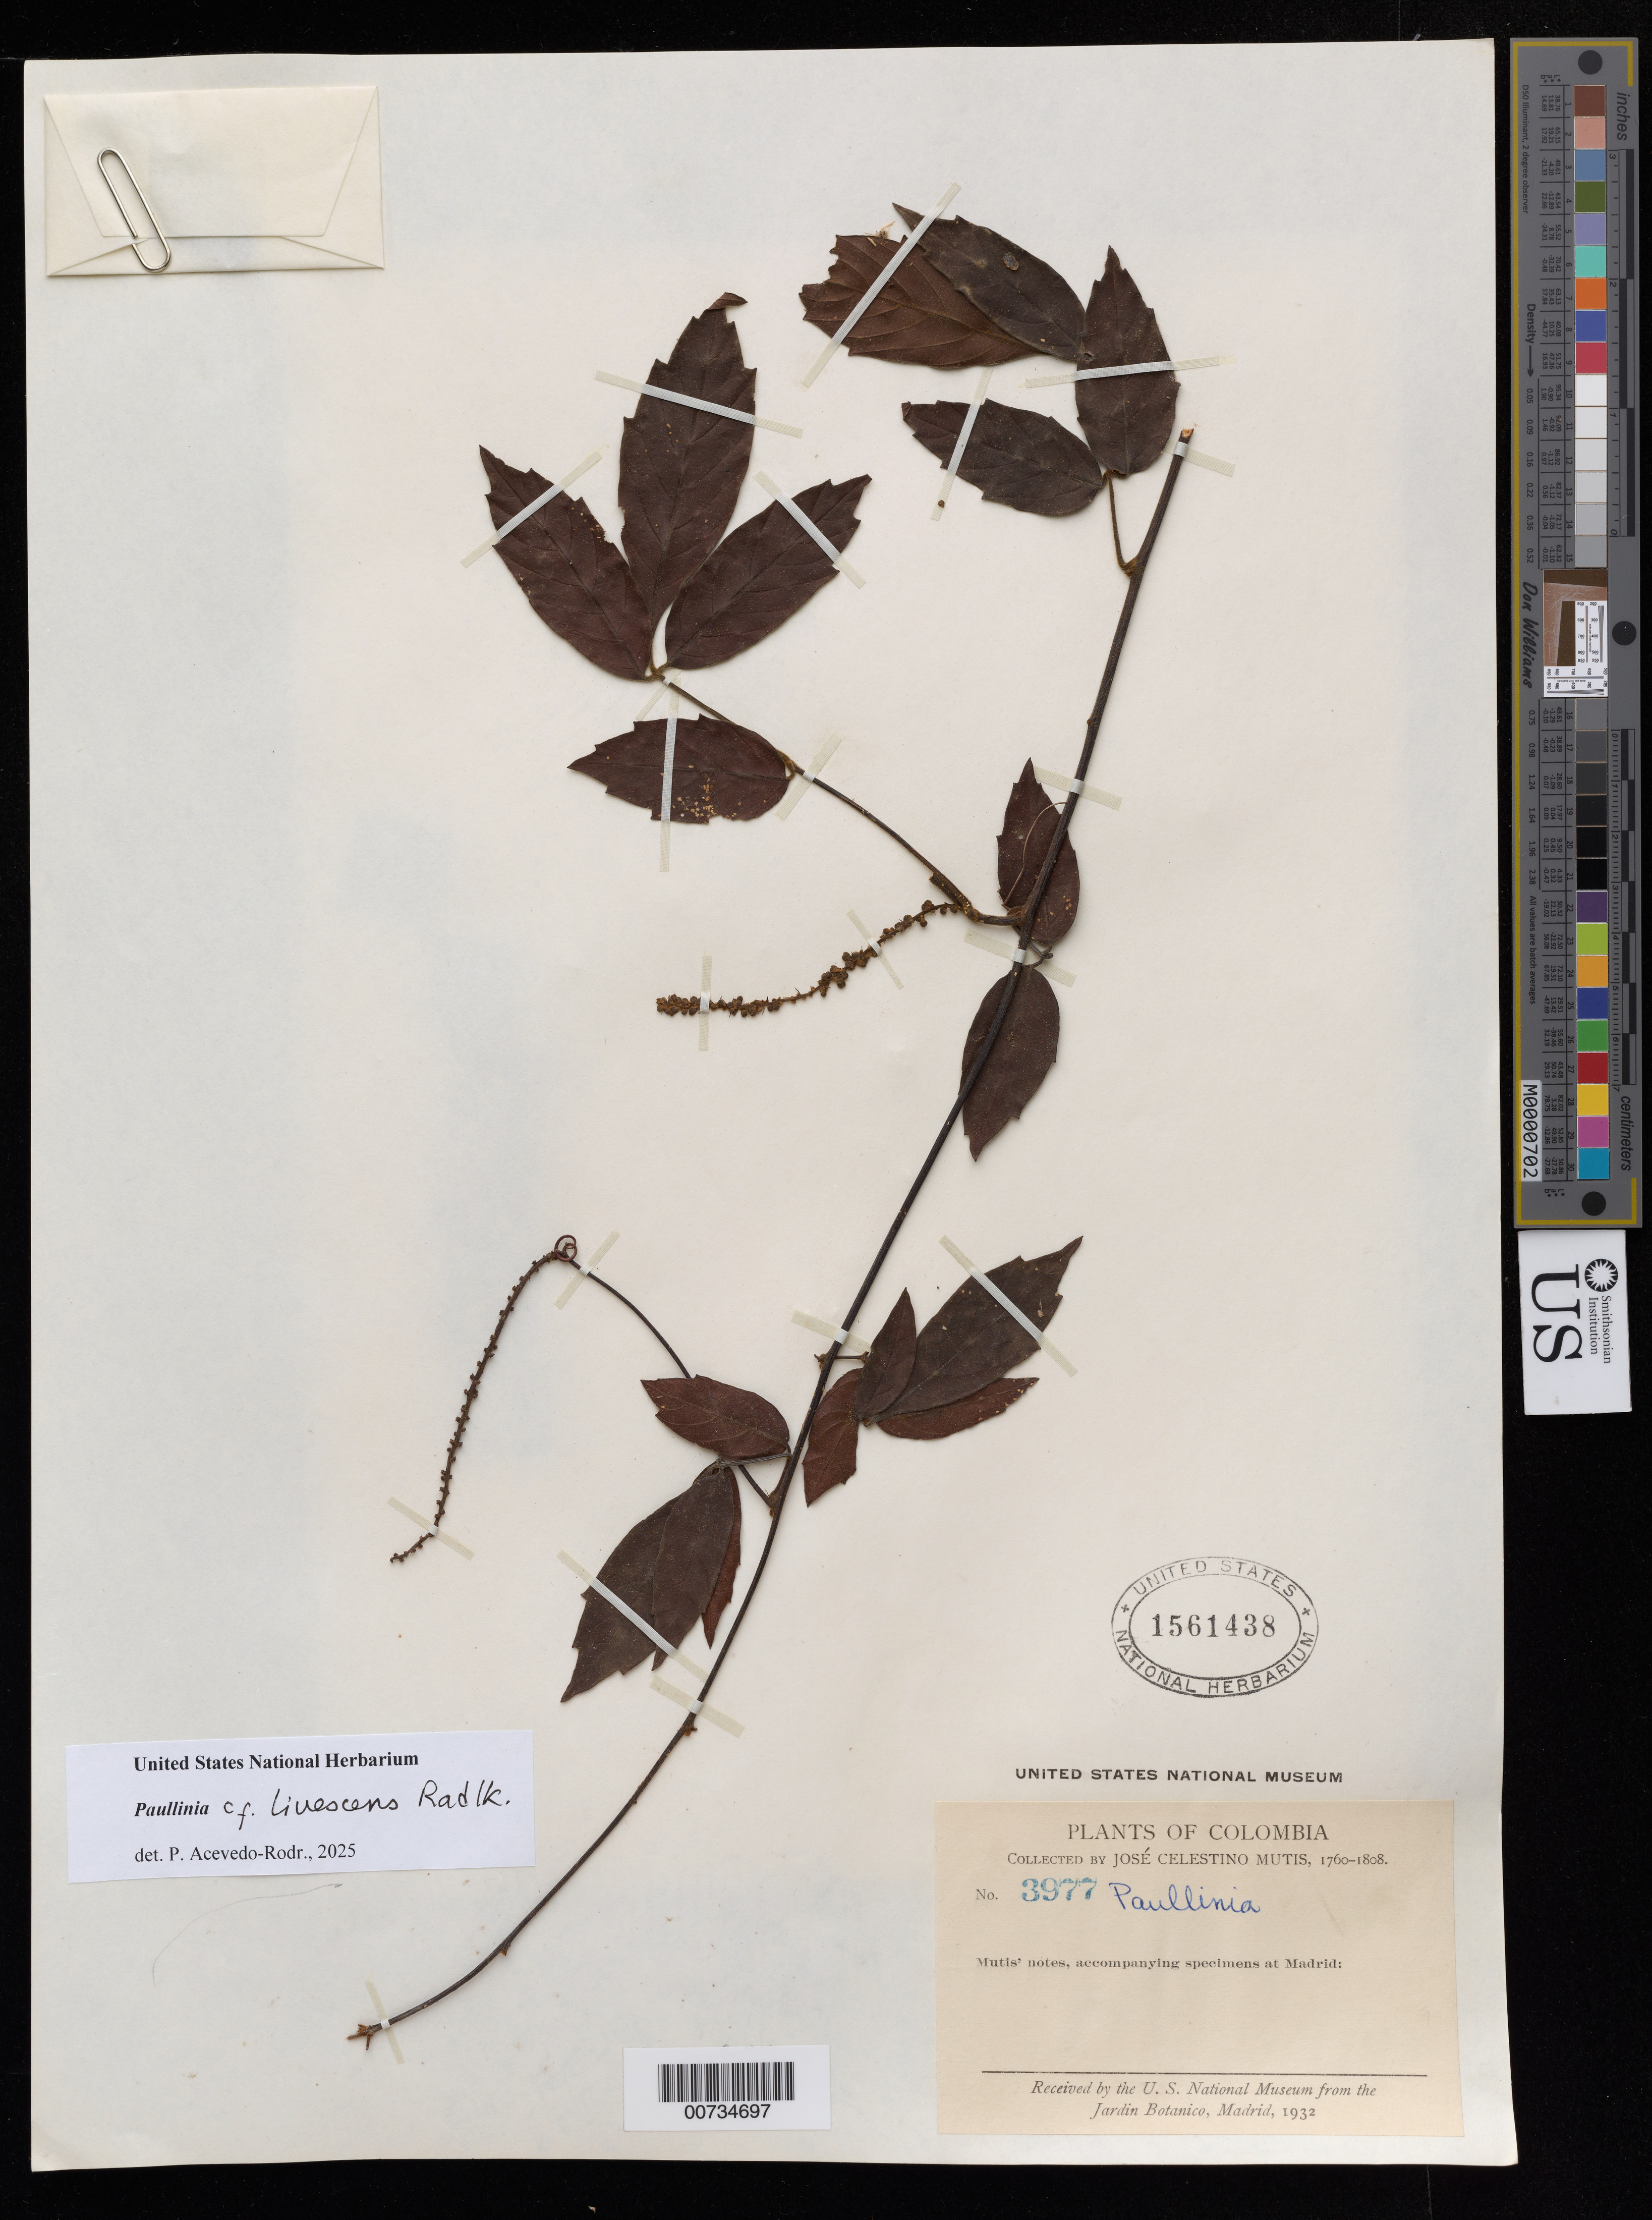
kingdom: Plantae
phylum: Tracheophyta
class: Magnoliopsida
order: Sapindales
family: Sapindaceae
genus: Paullinia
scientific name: Paullinia livescens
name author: Radlk.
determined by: Acevedo-Rodriguez, P., (US), Smithsonian Institution - National Museum of Natural History (UNITED STATES)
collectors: J. C. B. Mutis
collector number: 3977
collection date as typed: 1760 to 1808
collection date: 1760/1808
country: Colombia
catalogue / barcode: US 1561438